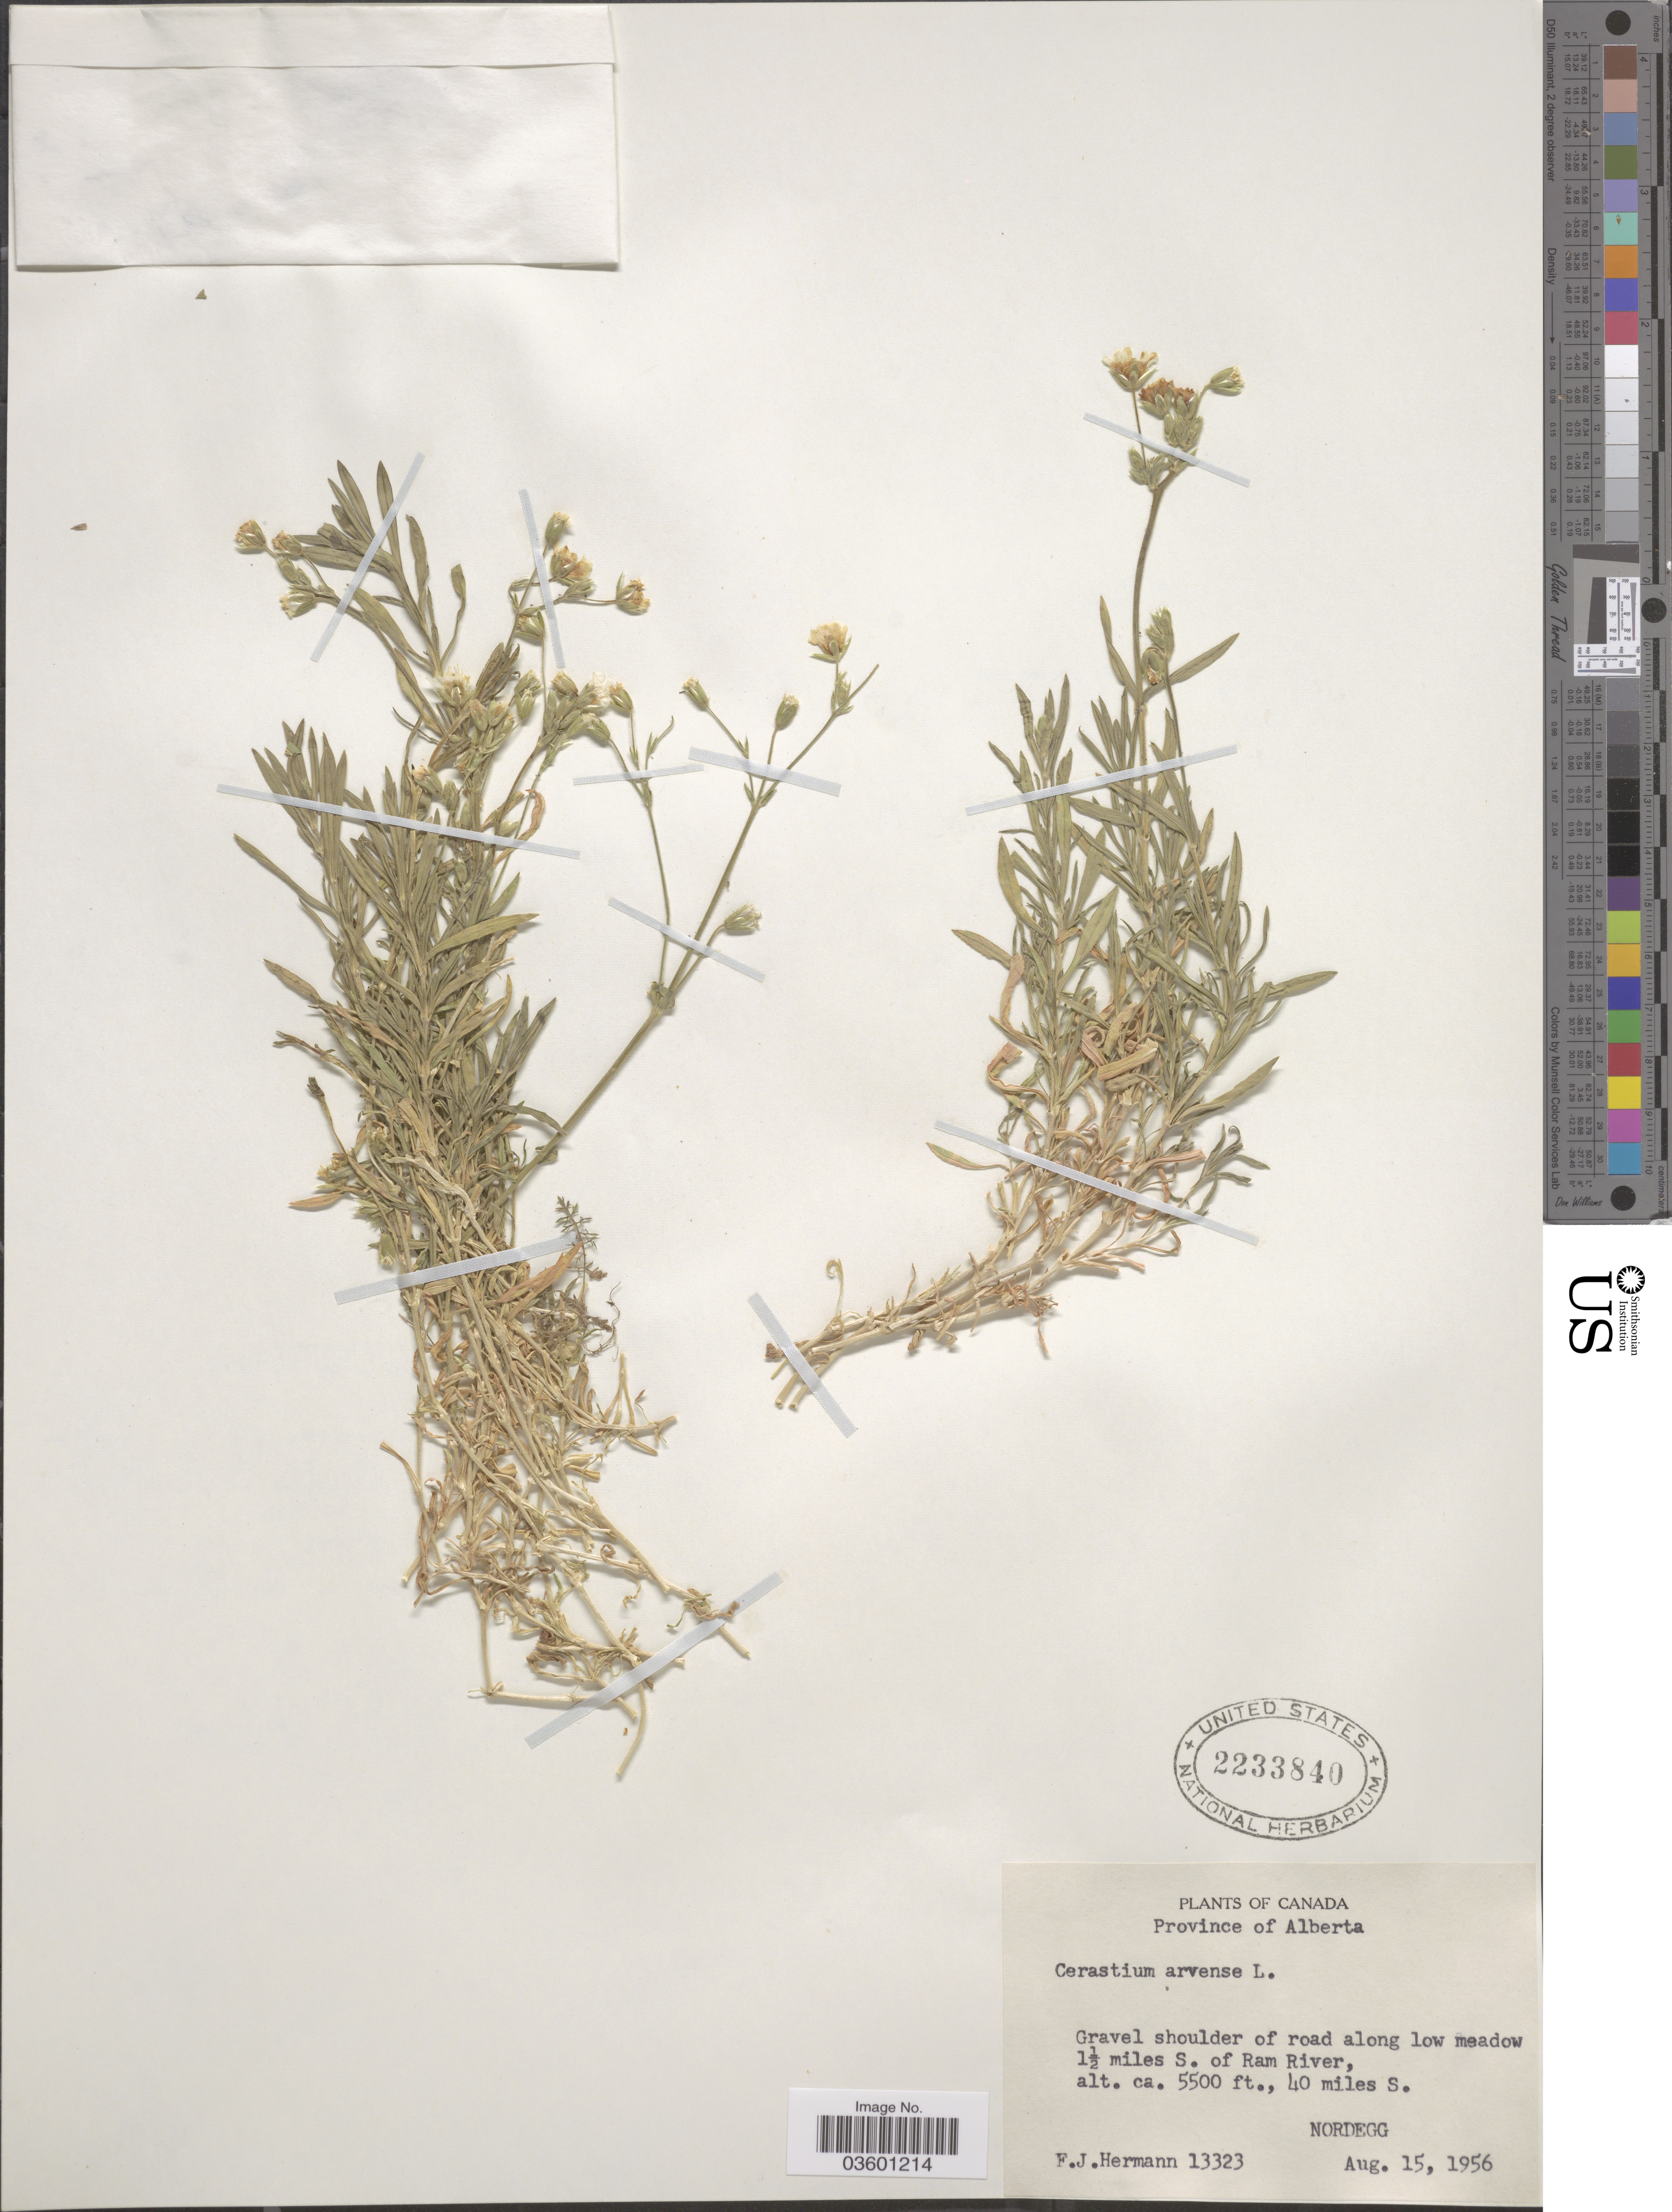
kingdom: Plantae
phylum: Tracheophyta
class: Magnoliopsida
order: Caryophyllales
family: Caryophyllaceae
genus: Cerastium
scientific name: Cerastium arvense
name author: L.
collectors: F. J. Hermann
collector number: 13323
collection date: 1956-08-15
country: Canada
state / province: Alberta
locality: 1½ miles S. of Ram River, 40 miles S. Nordegg.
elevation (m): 1676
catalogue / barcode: US 2233840